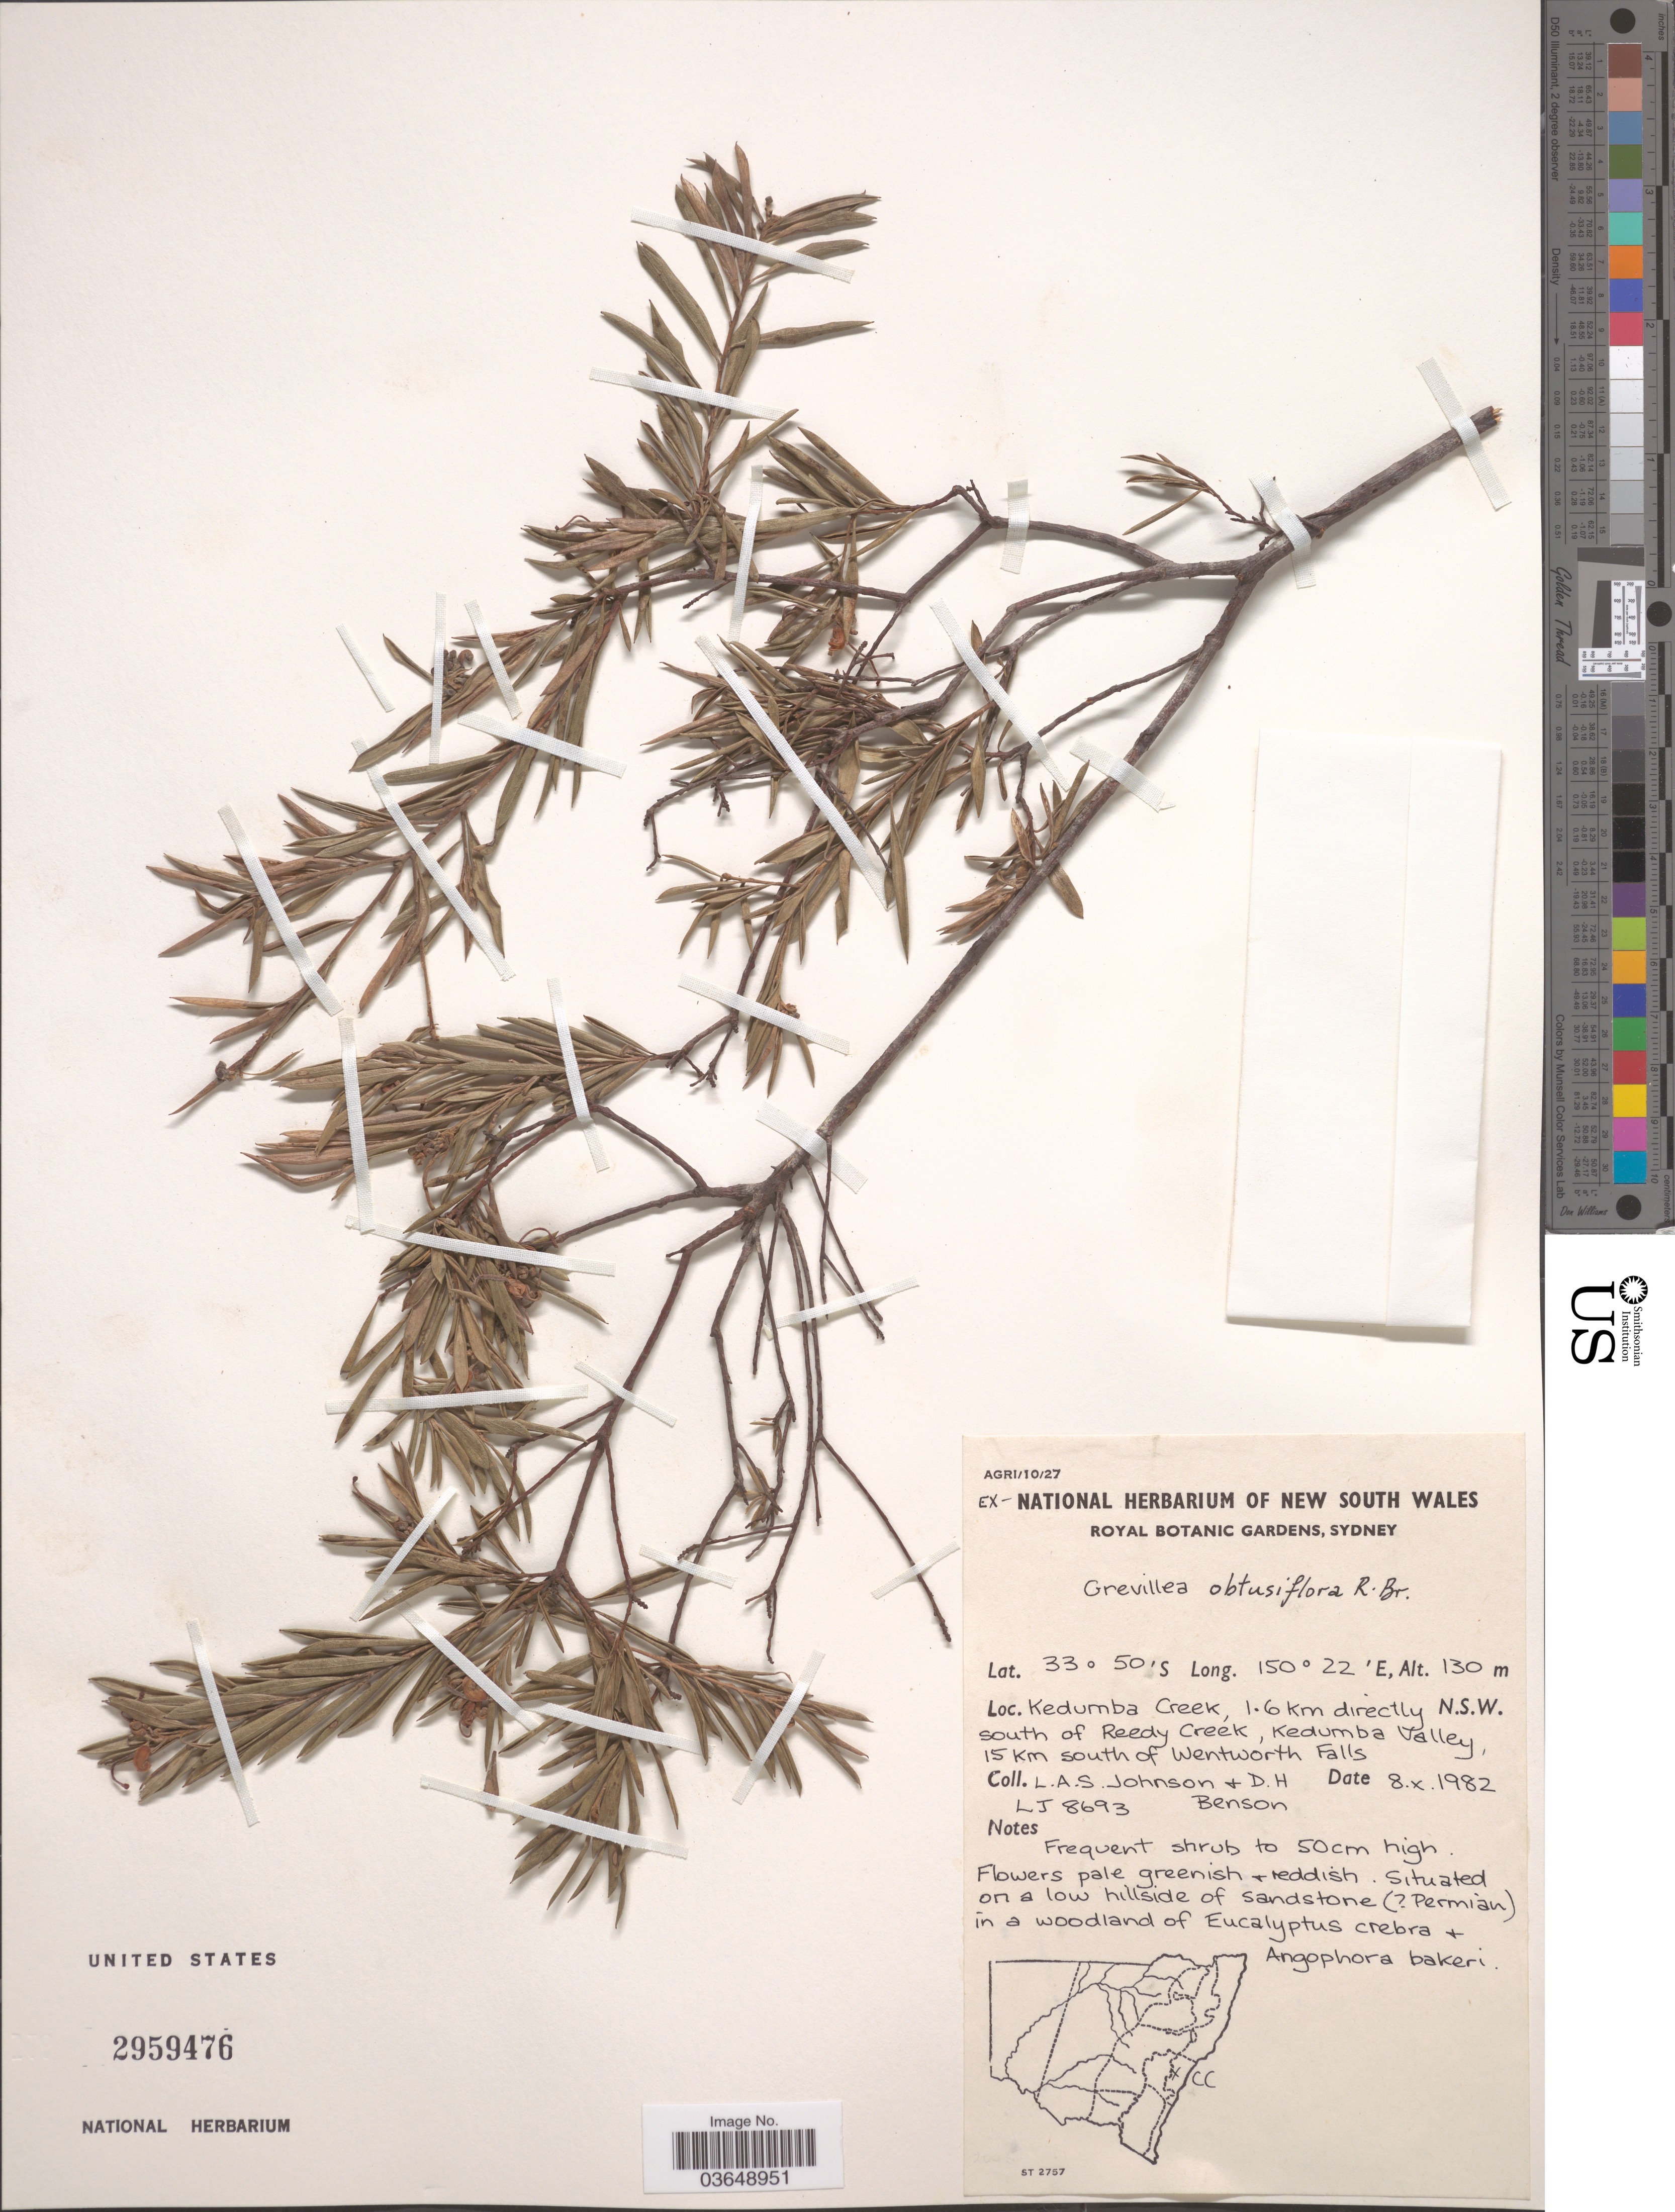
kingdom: Plantae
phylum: Tracheophyta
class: Magnoliopsida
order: Proteales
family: Proteaceae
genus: Grevillea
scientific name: Grevillea obtusiflora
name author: R. Br.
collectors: L. A. S. Johnson & D. Benson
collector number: LJ8693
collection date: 1982-10-08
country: Australia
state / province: New South Wales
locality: Kedumba Creek, 1.6 Km directly south of Reedy Creek, Kedumba Valley, 15 Km south of Wentworth Falls.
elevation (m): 130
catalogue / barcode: US 2959476